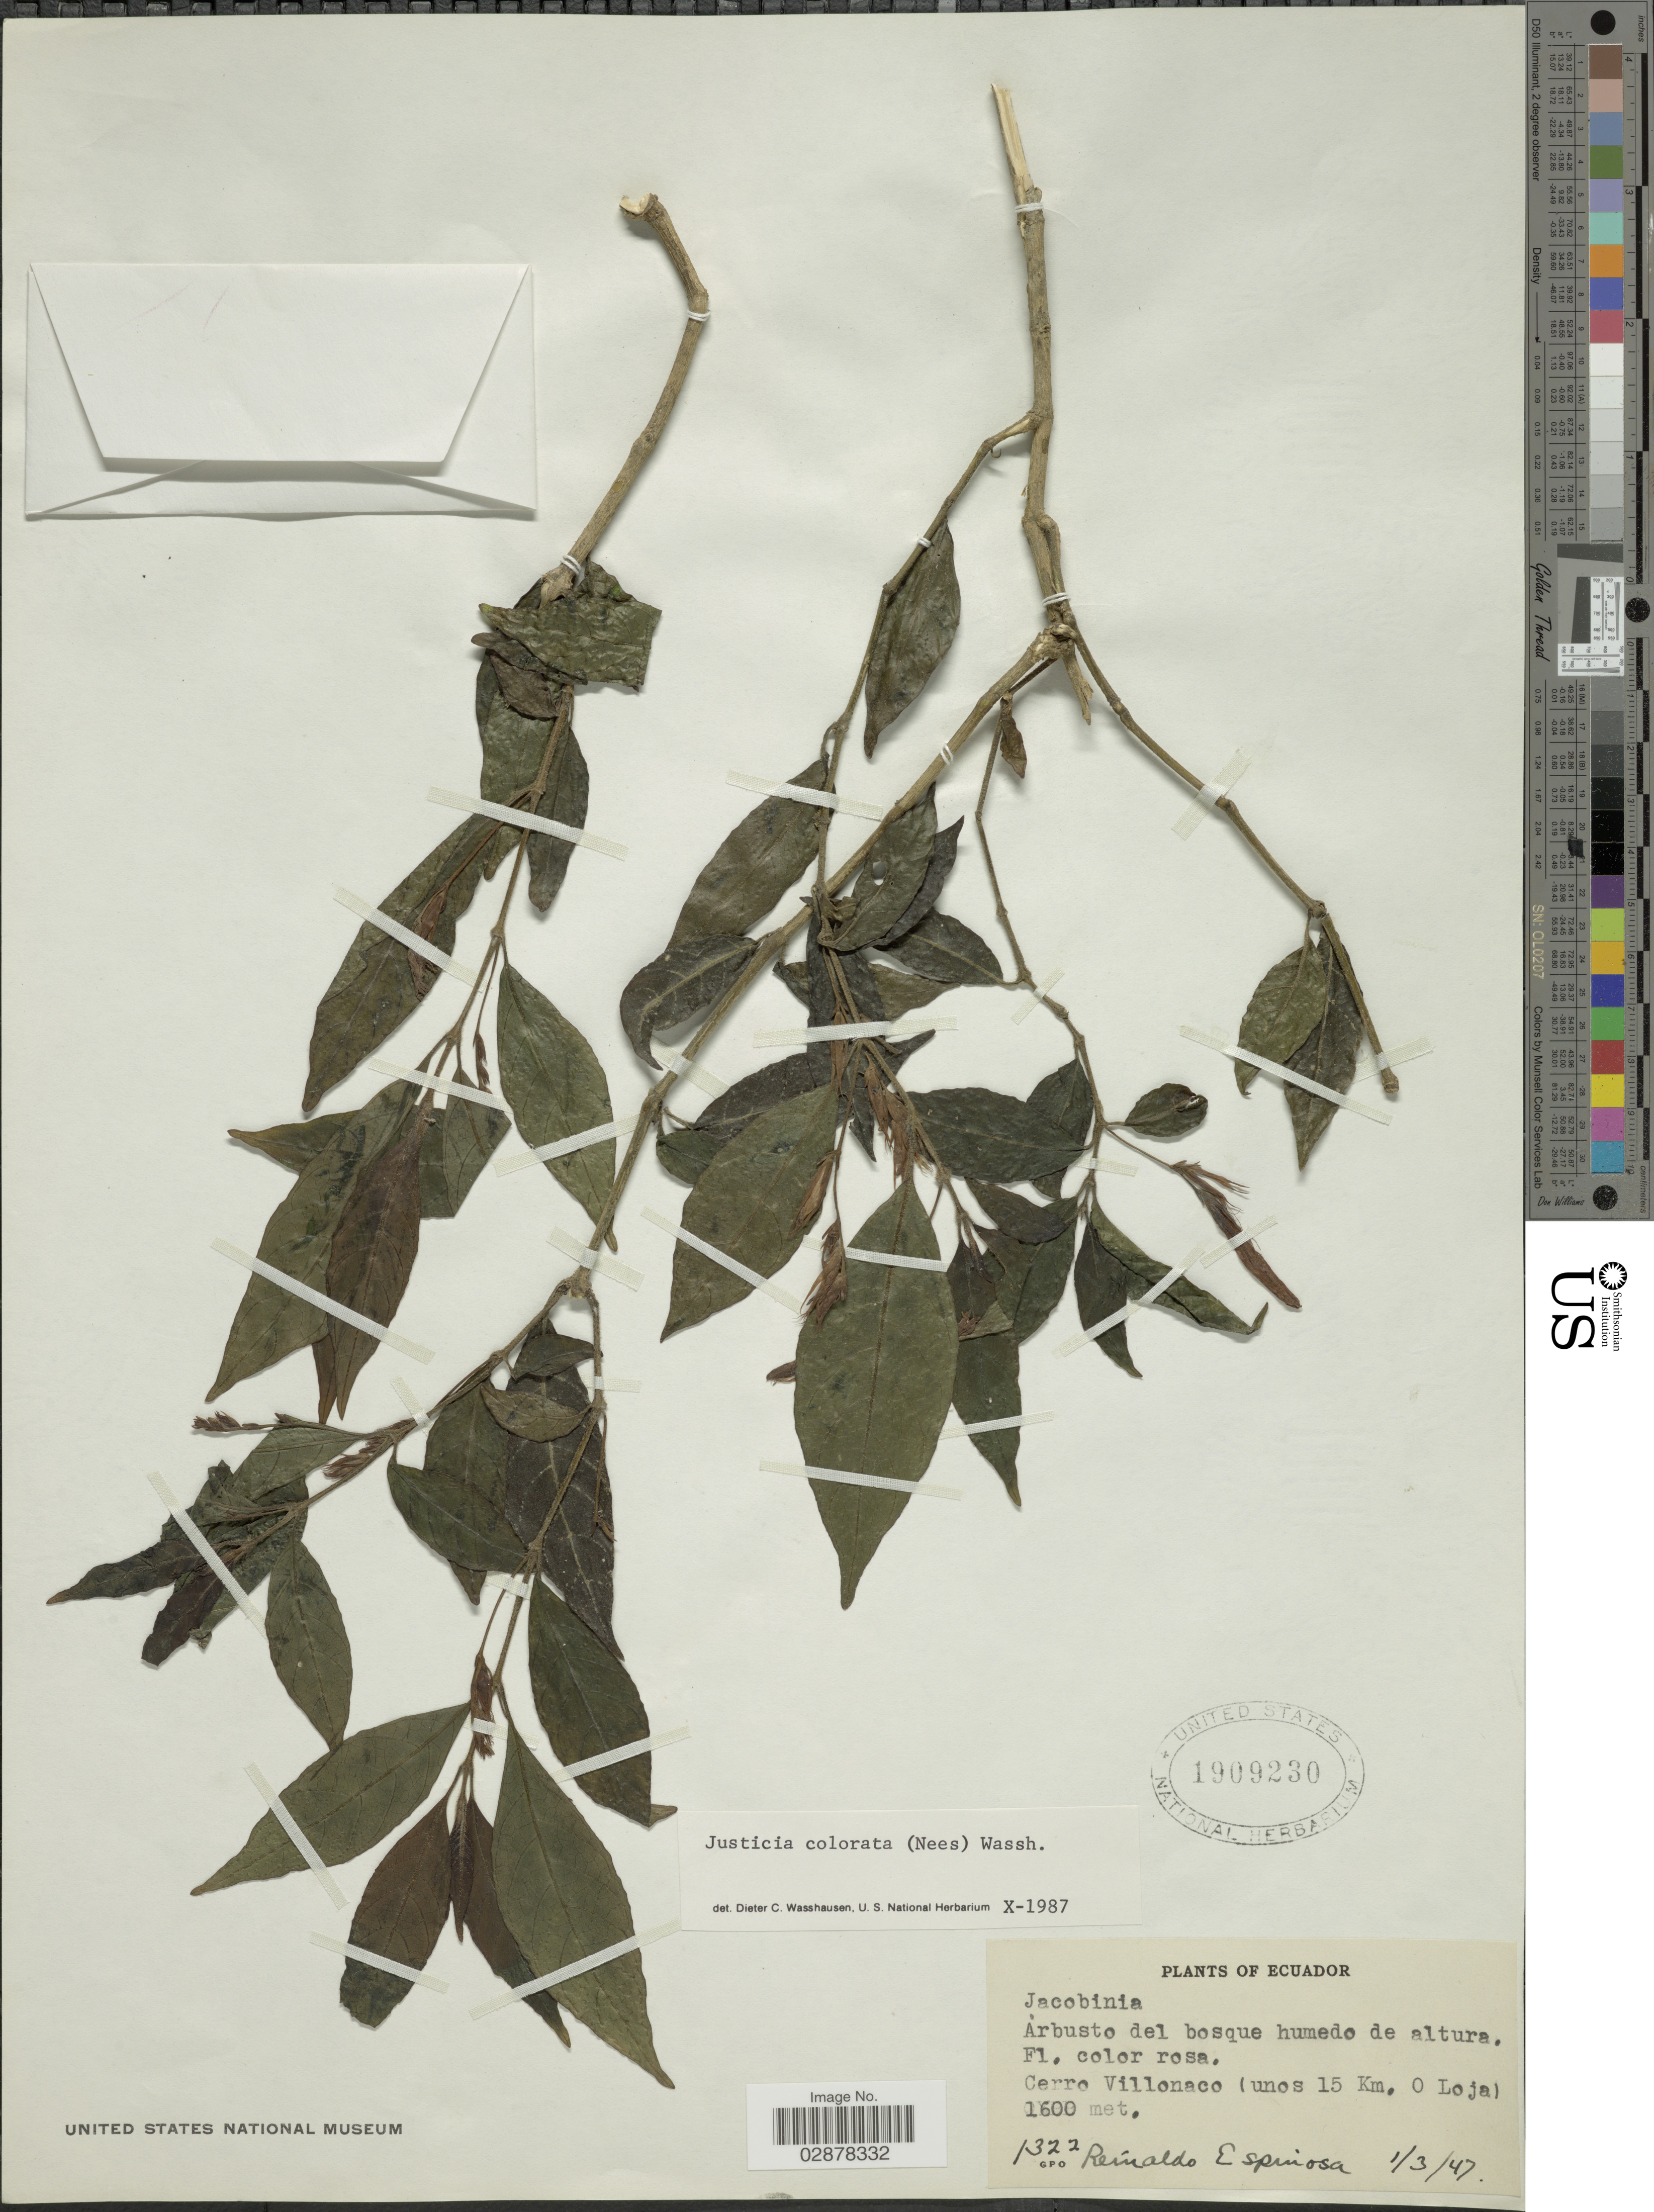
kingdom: Plantae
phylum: Tracheophyta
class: Magnoliopsida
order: Lamiales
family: Acanthaceae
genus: Justicia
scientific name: Justicia colorata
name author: (Nees) Wassh.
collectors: R. Espinosa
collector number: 1322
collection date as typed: Transcribed d/m/y: 1/3/47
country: Ecuador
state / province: Loja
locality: Cerro Villonaco (unos 15 Km. O Loja).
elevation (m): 1600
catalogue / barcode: US 1909230